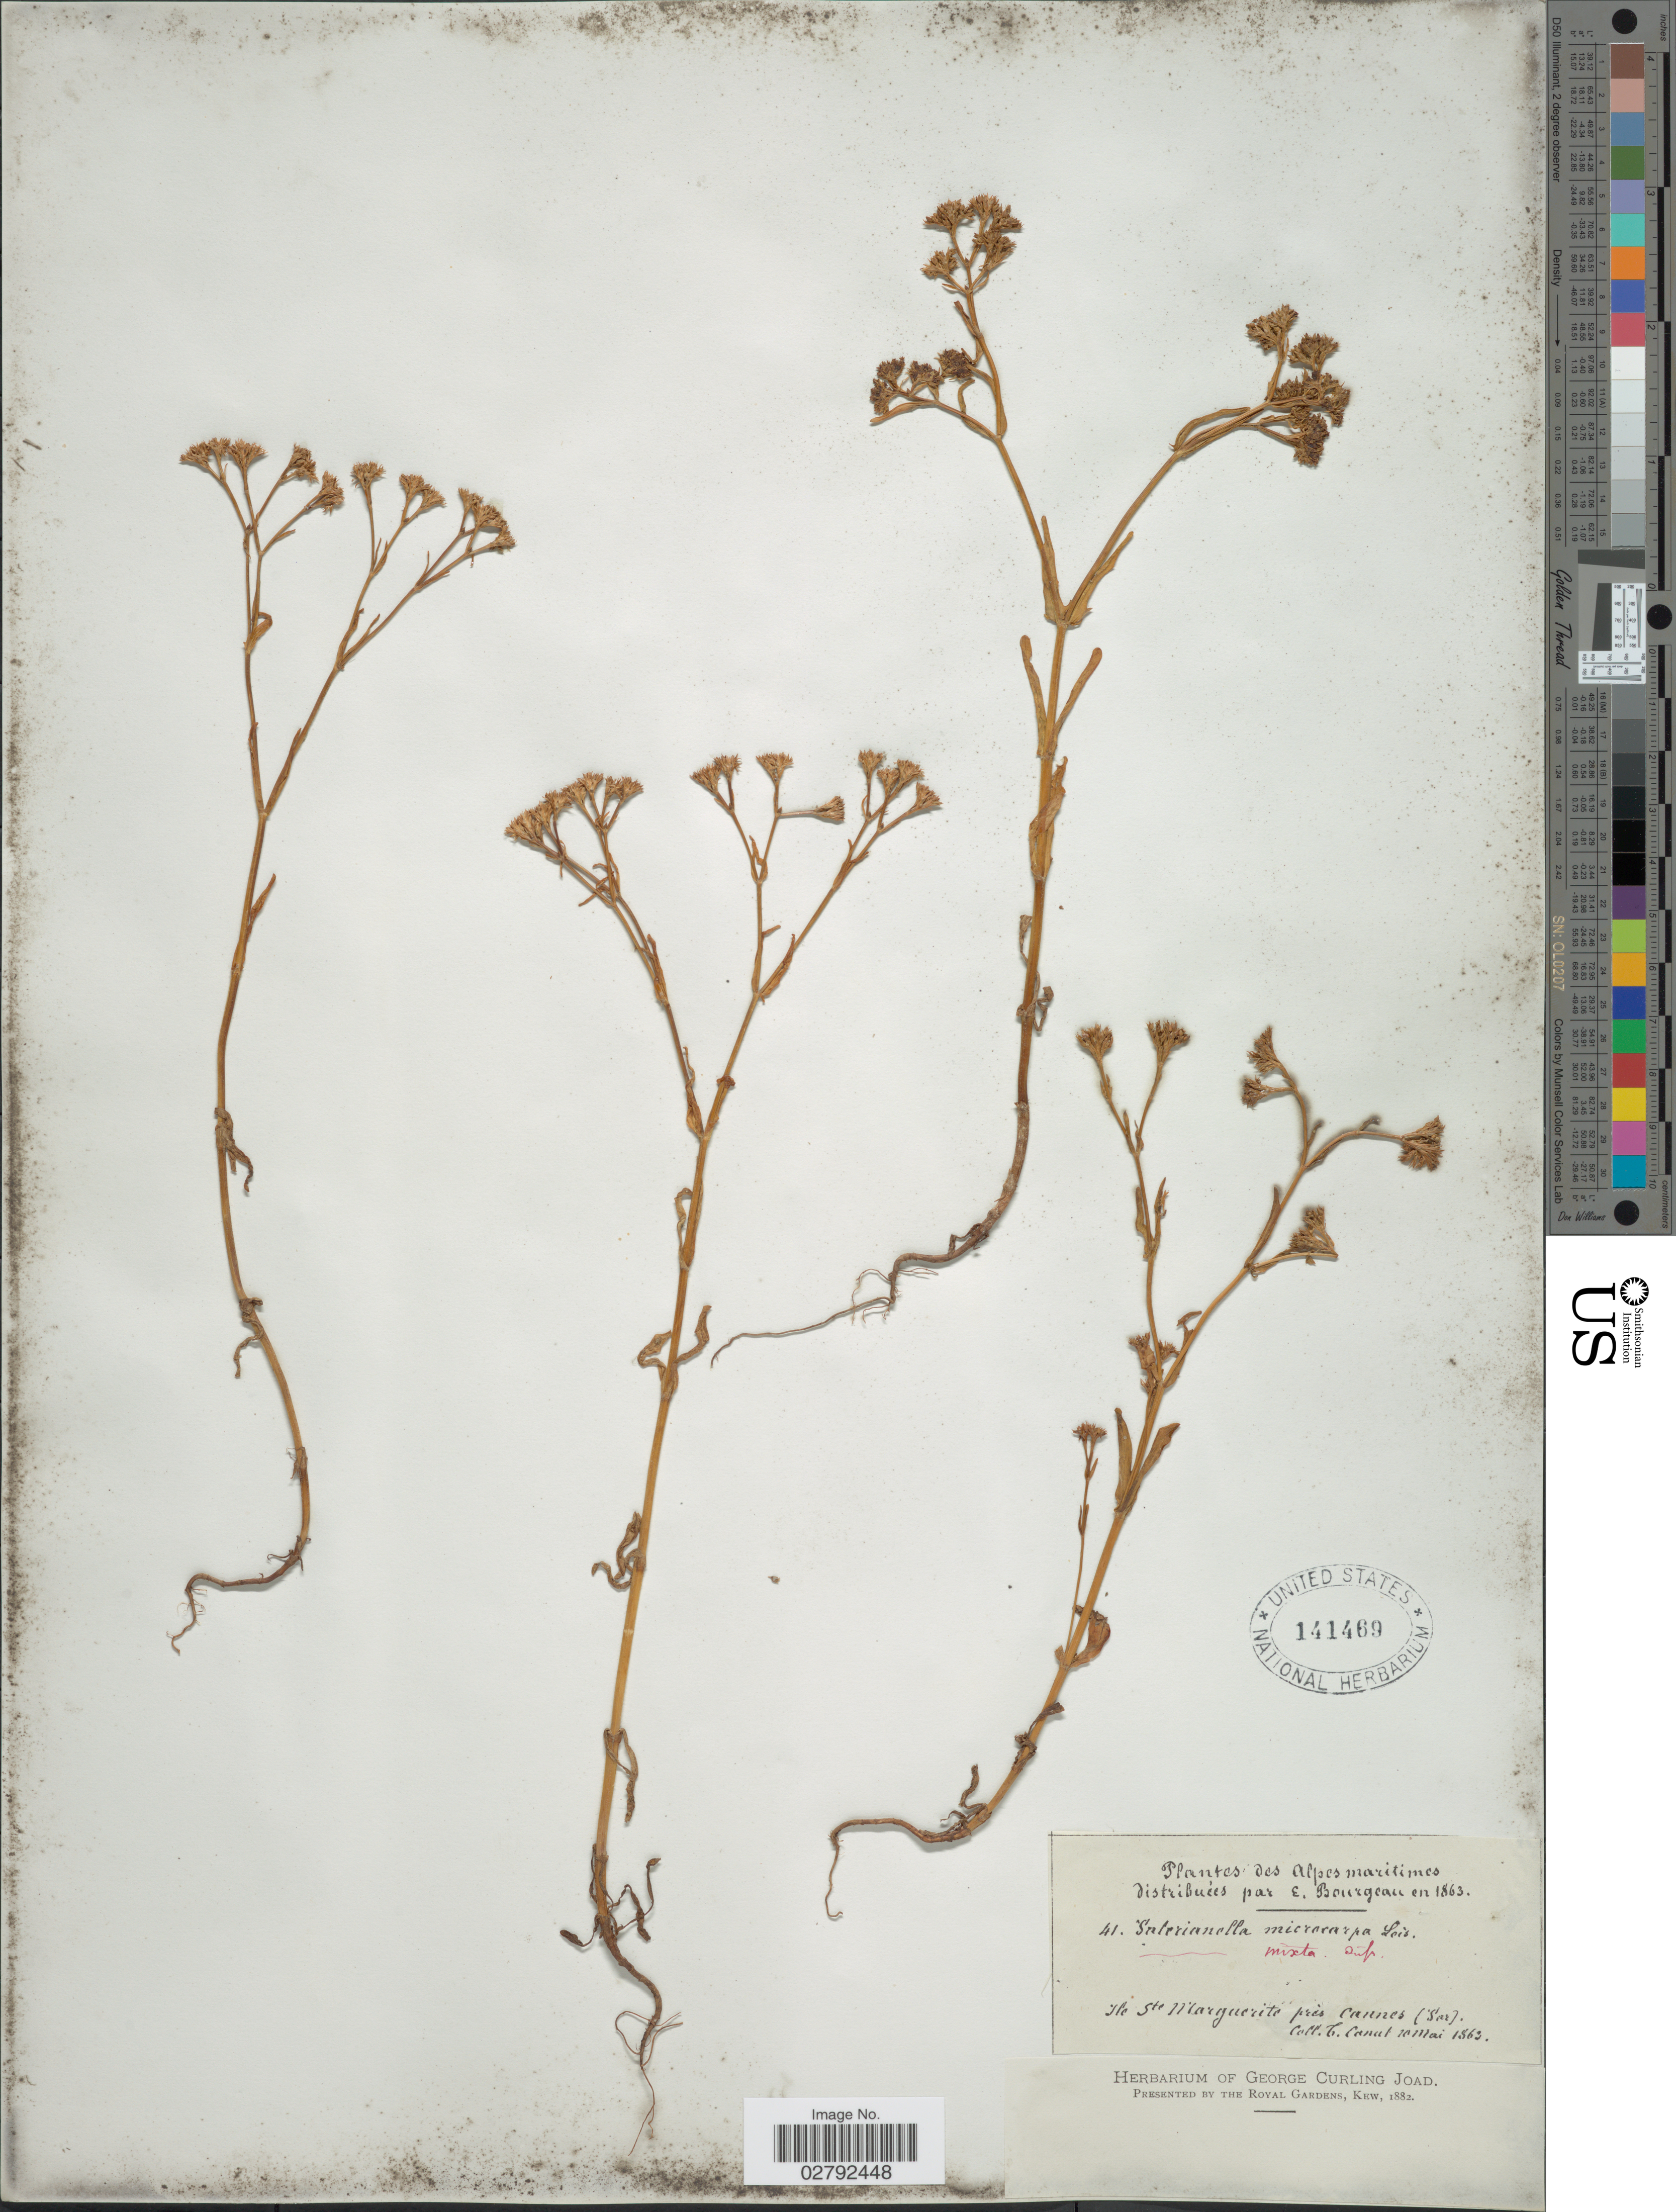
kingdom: Plantae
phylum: Tracheophyta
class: Magnoliopsida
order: Dipsacales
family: Caprifoliaceae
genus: Valerianella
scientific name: Valerianella microcarpa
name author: Loisel.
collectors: T. Canut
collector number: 41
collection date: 1862-05-10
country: France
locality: Alpes maritimes. Ile Ste Marguerita près Cannes (Sar [interpreted])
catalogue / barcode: US 141469